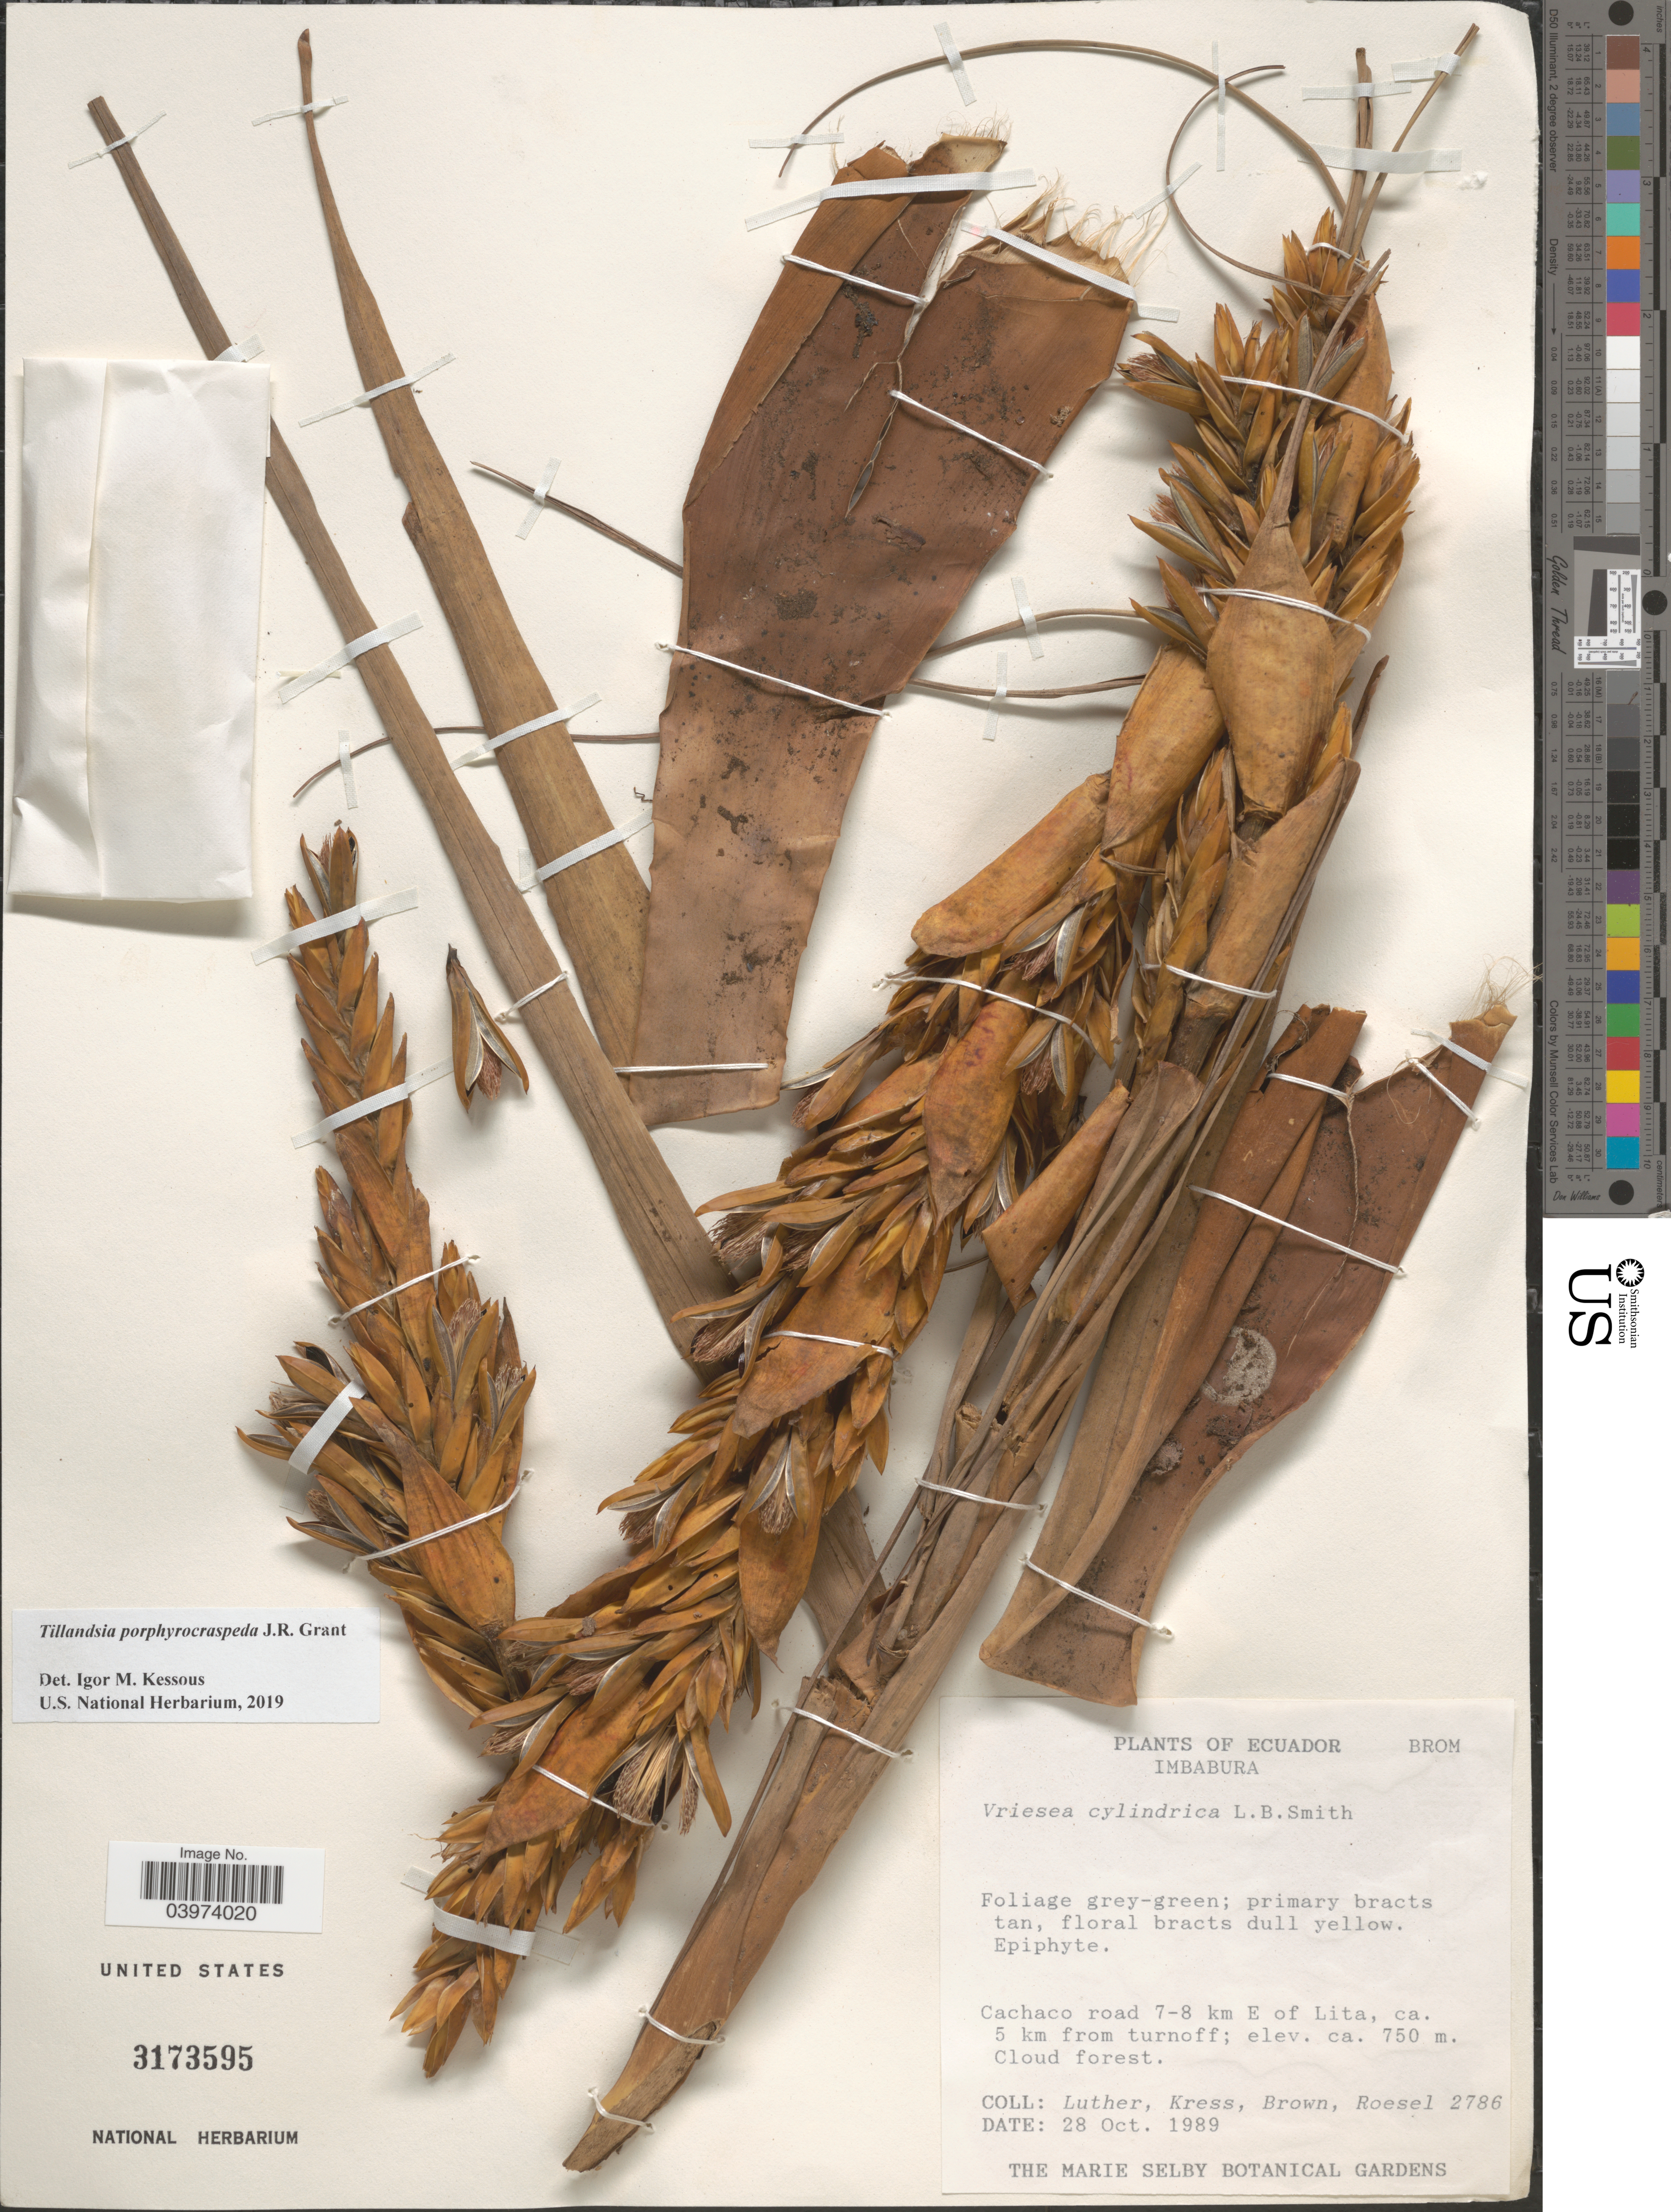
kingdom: Plantae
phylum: Tracheophyta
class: Liliopsida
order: Poales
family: Bromeliaceae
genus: Tillandsia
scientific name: Tillandsia porphyrocraspeda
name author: J.R. Grant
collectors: -- Luther, -- Kress, -- Brown & Roesel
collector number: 2786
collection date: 1989-10-28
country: Ecuador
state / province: Imbabura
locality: Cachaco road 7-8 km E of Lita, ca 5 km from turnoff.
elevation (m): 750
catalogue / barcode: US 3173595